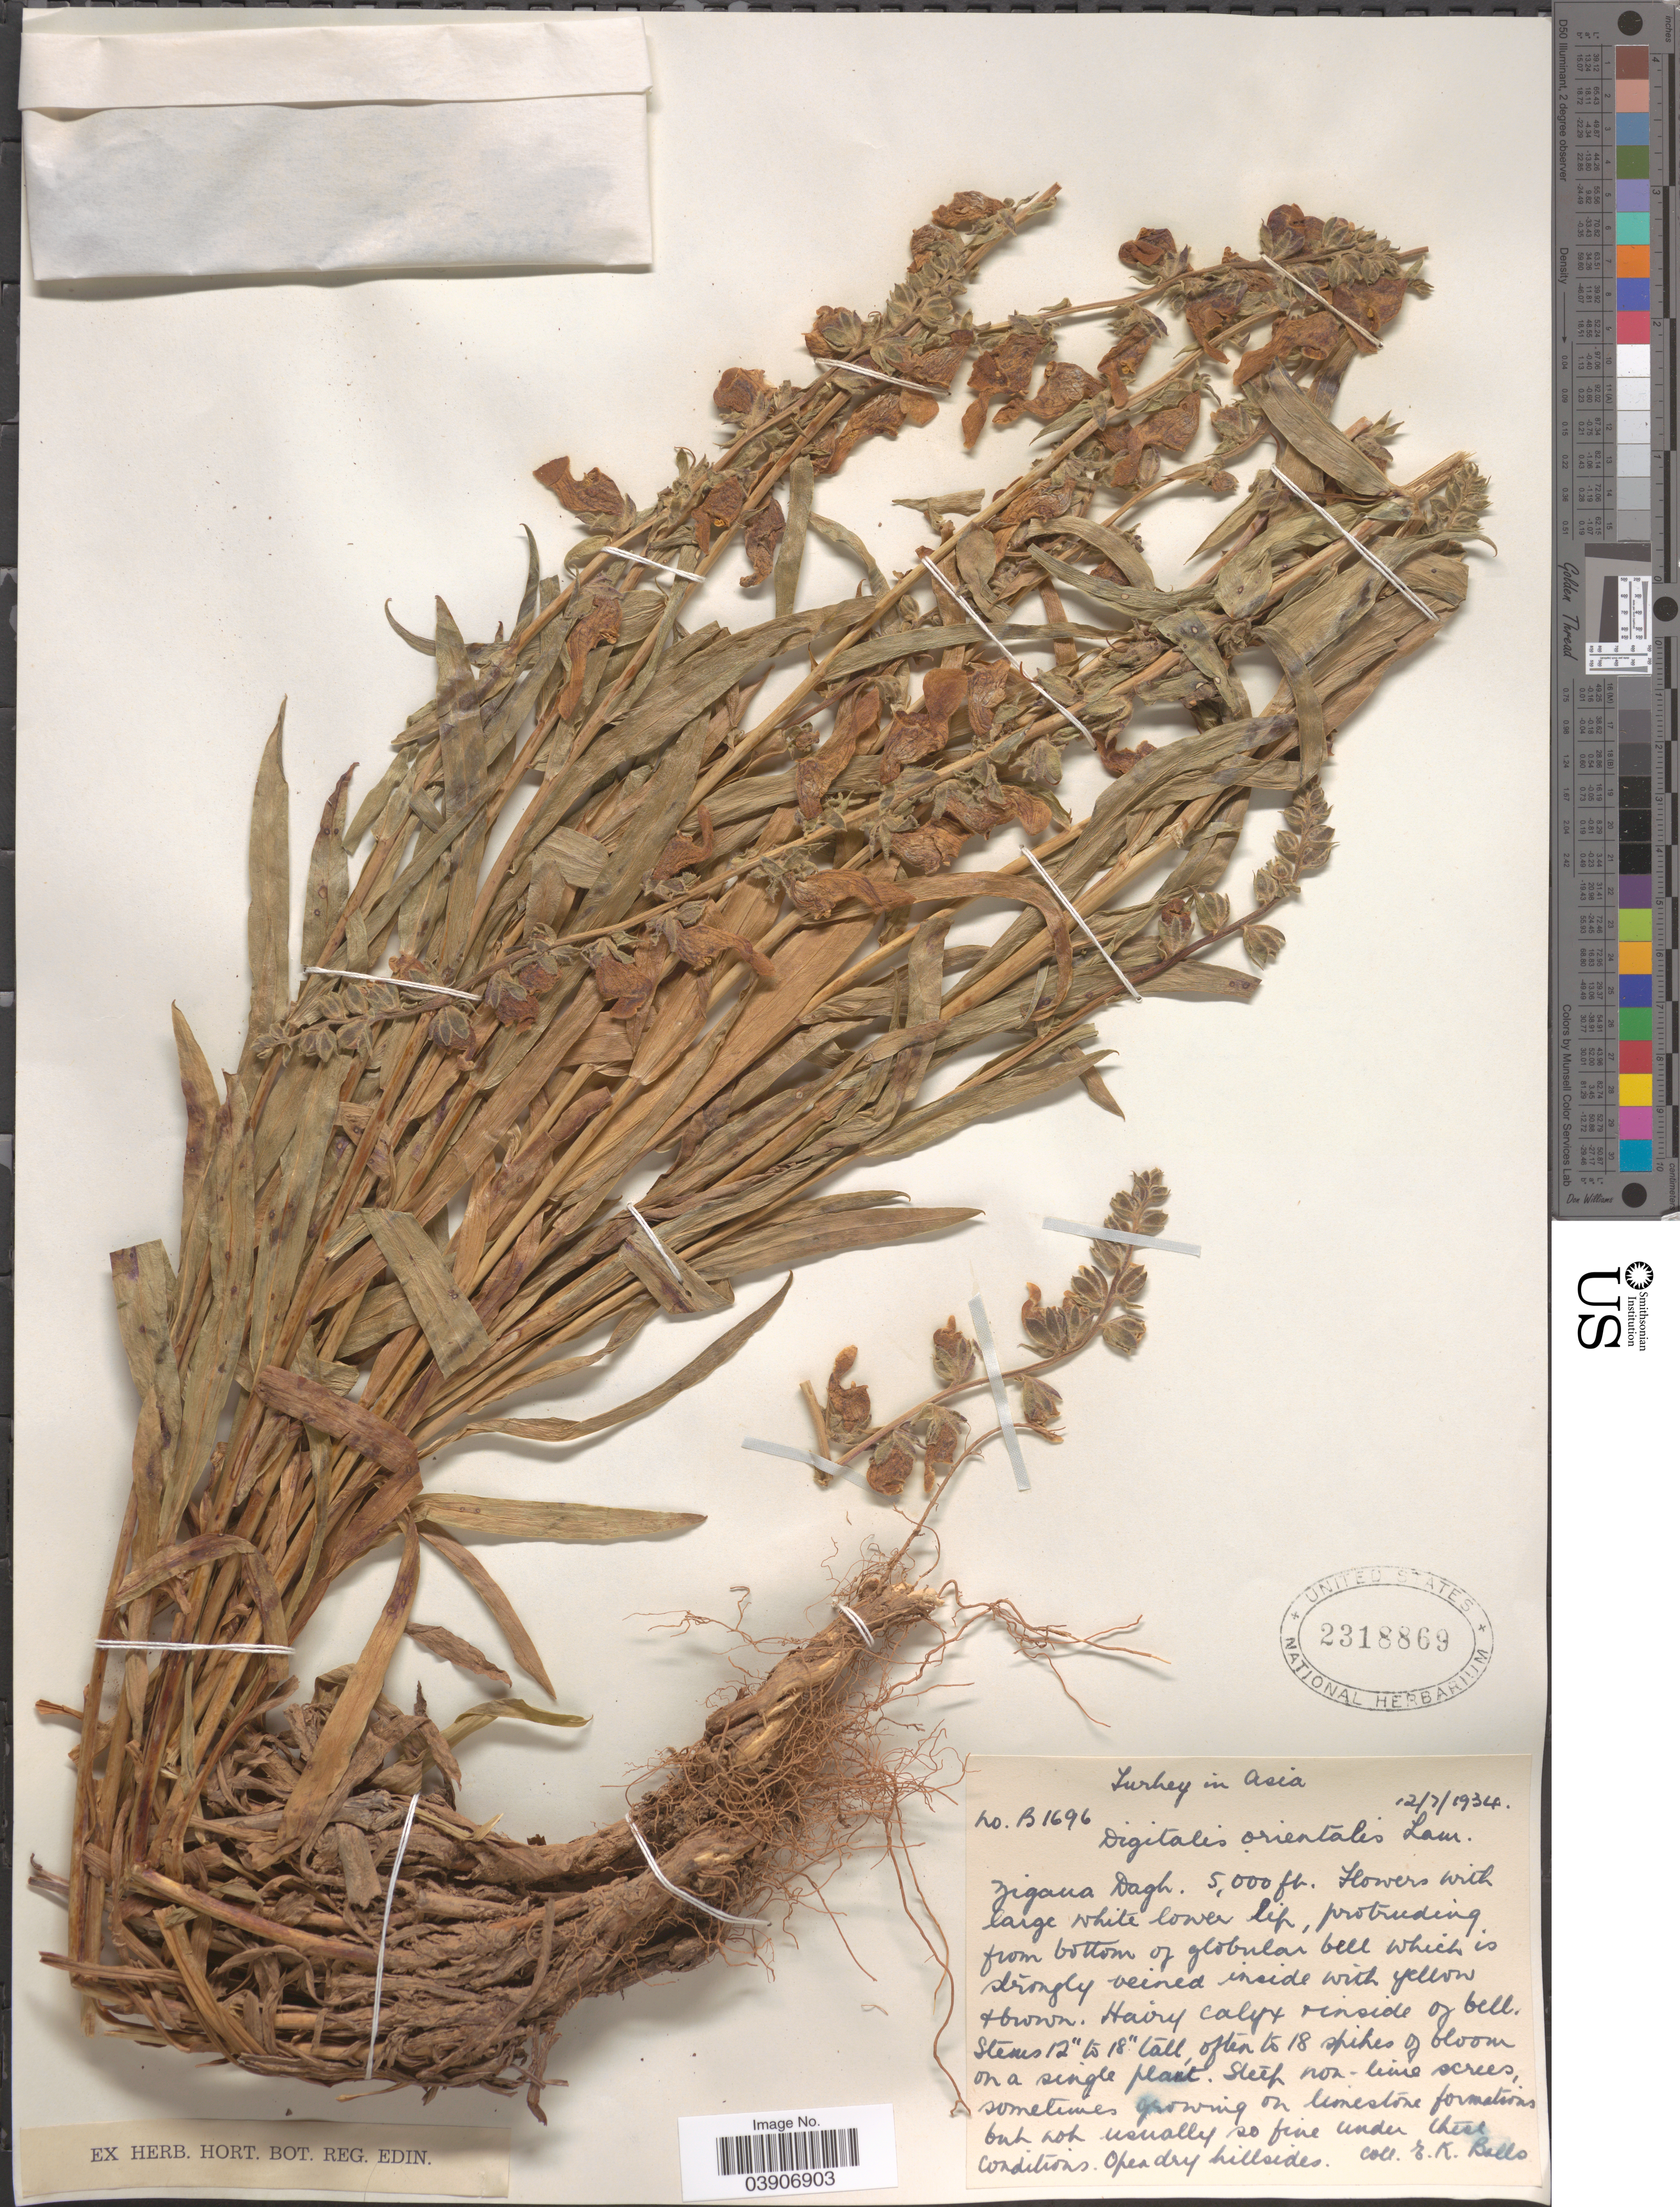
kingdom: Plantae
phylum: Tracheophyta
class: Magnoliopsida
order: Lamiales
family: Plantaginaceae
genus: Digitalis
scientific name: Digitalis orientalis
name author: Mill.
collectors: E. K. Balls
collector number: B1696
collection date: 1934-07-12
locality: Turkey in Asia. Zigana Dagh.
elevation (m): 1524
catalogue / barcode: US 2318869